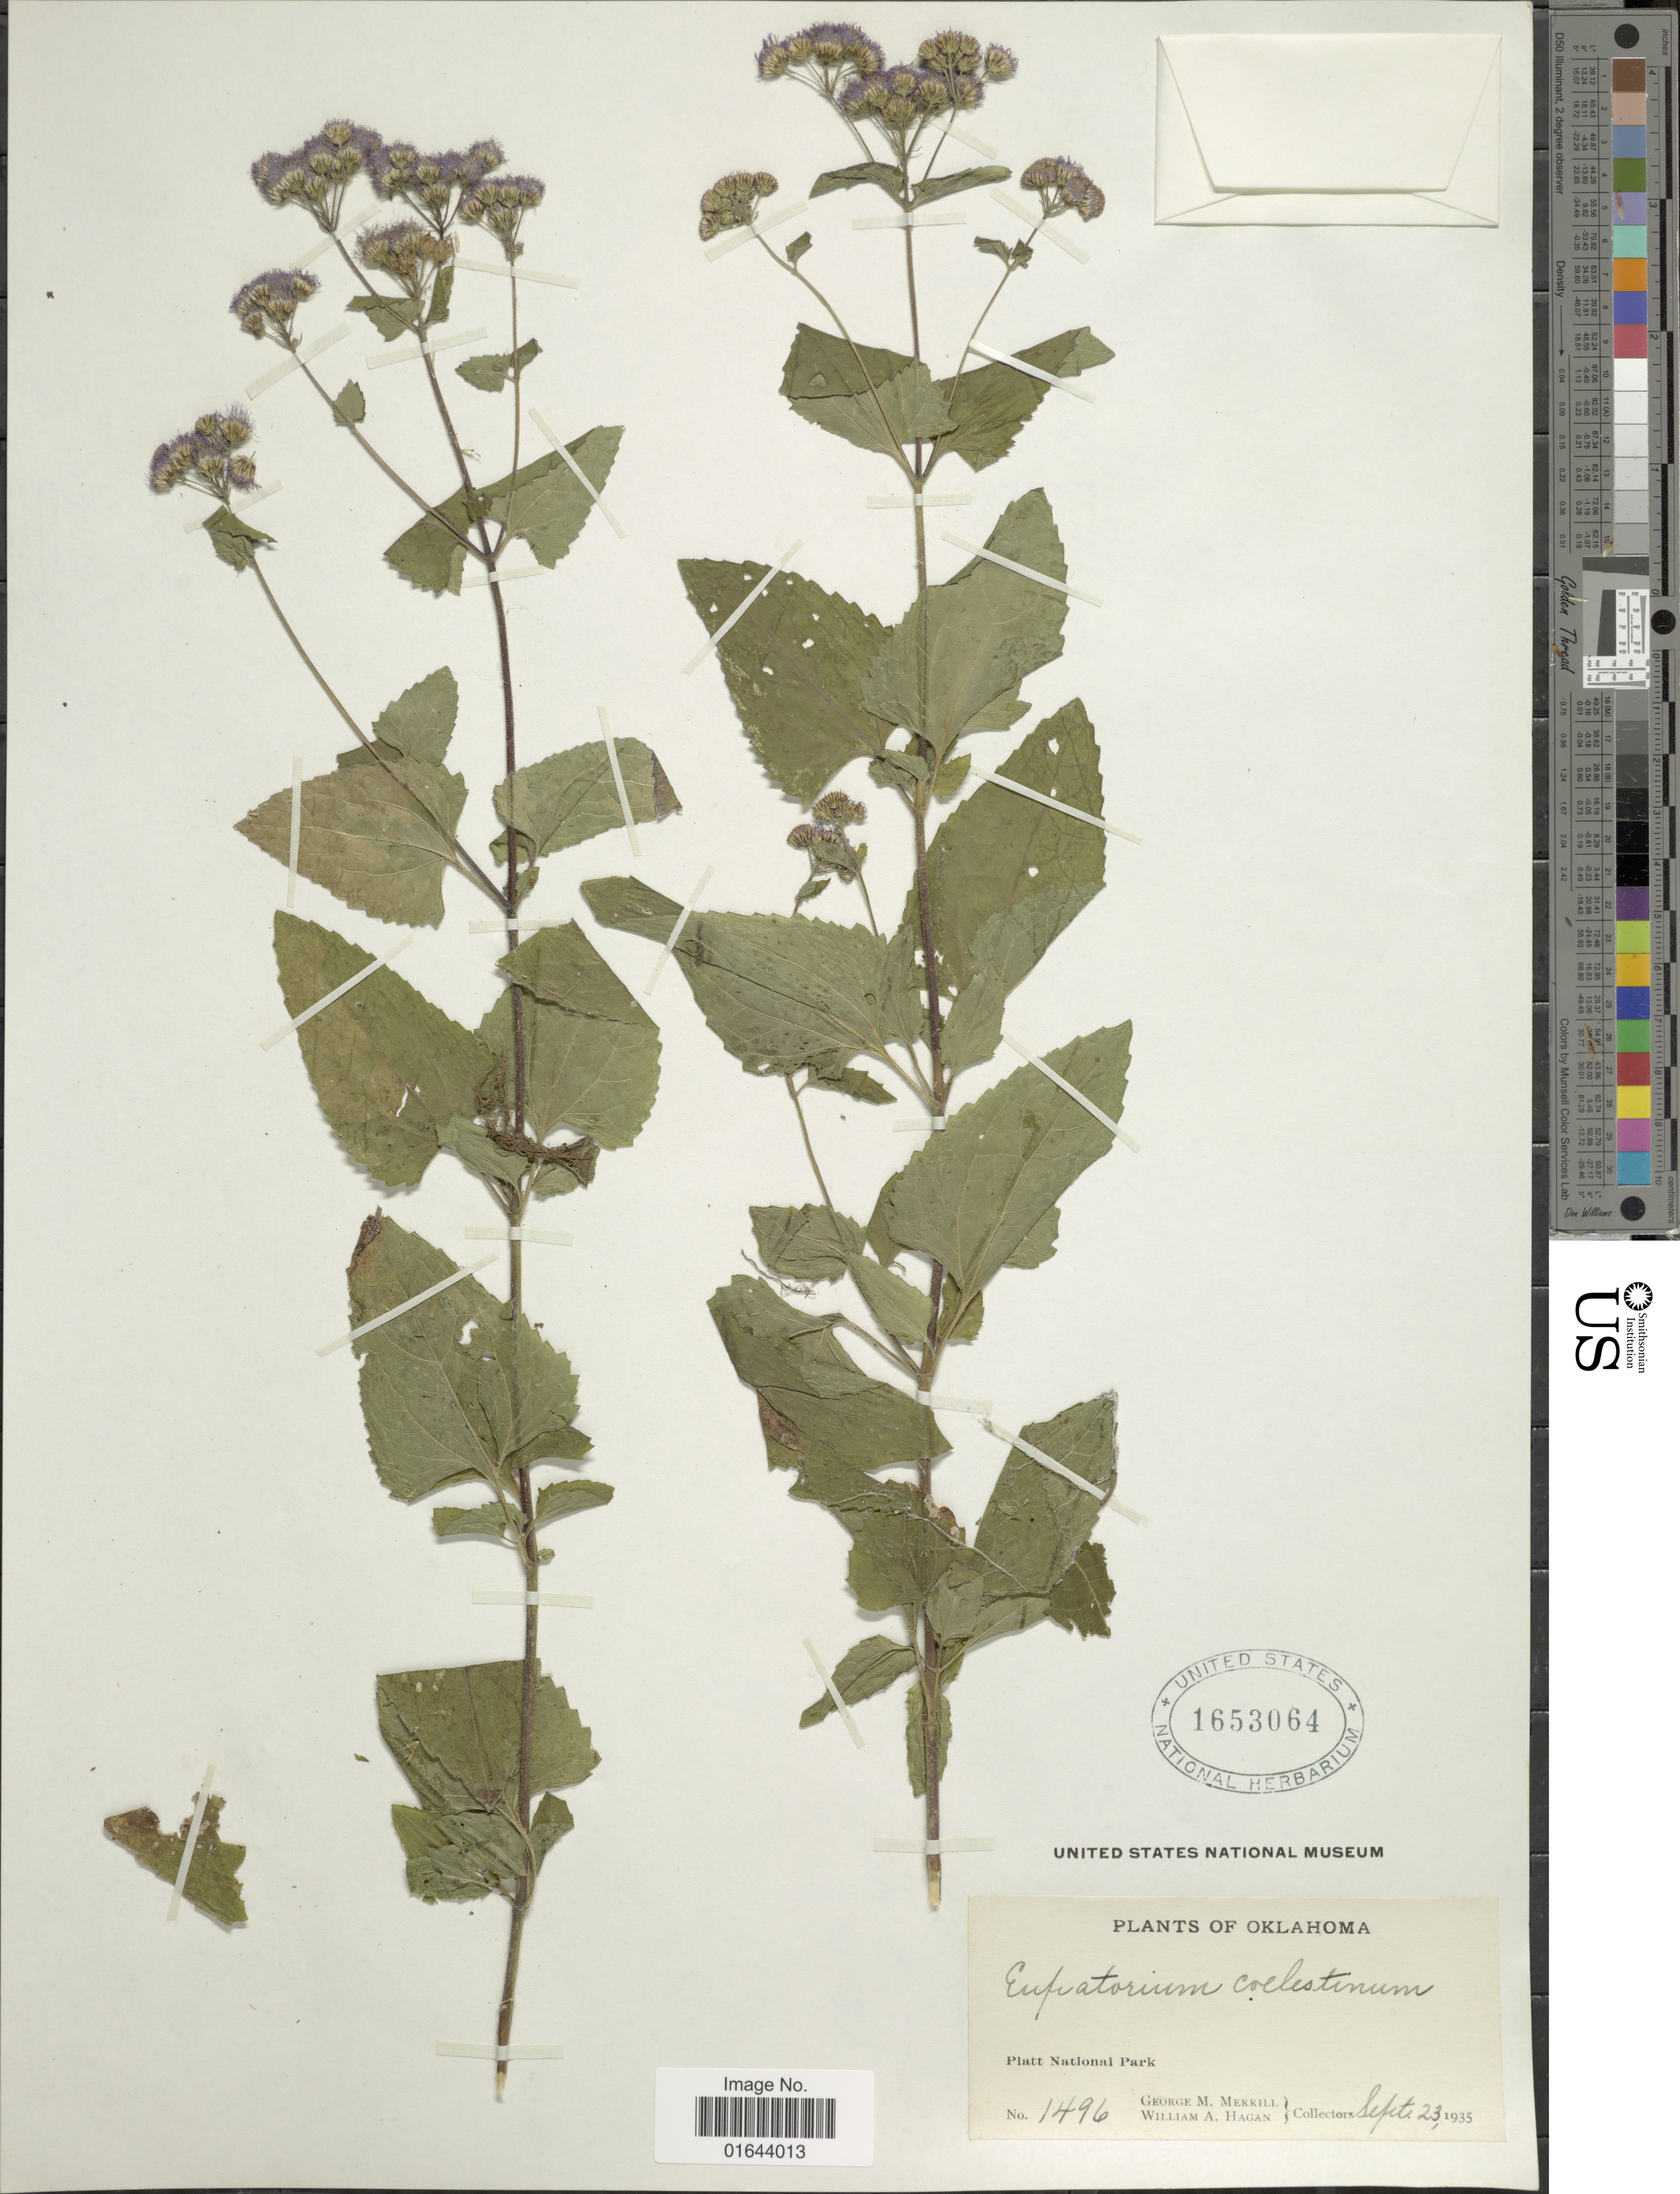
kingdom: Plantae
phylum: Tracheophyta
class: Magnoliopsida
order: Asterales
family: Asteraceae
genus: Conoclinium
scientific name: Conoclinium coelestinum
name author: (L.) DC.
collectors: G. M. Merrill & W. Hagan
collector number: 1496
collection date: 1935-09-23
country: United States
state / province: Oklahoma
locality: Platt National Park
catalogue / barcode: US 1653064